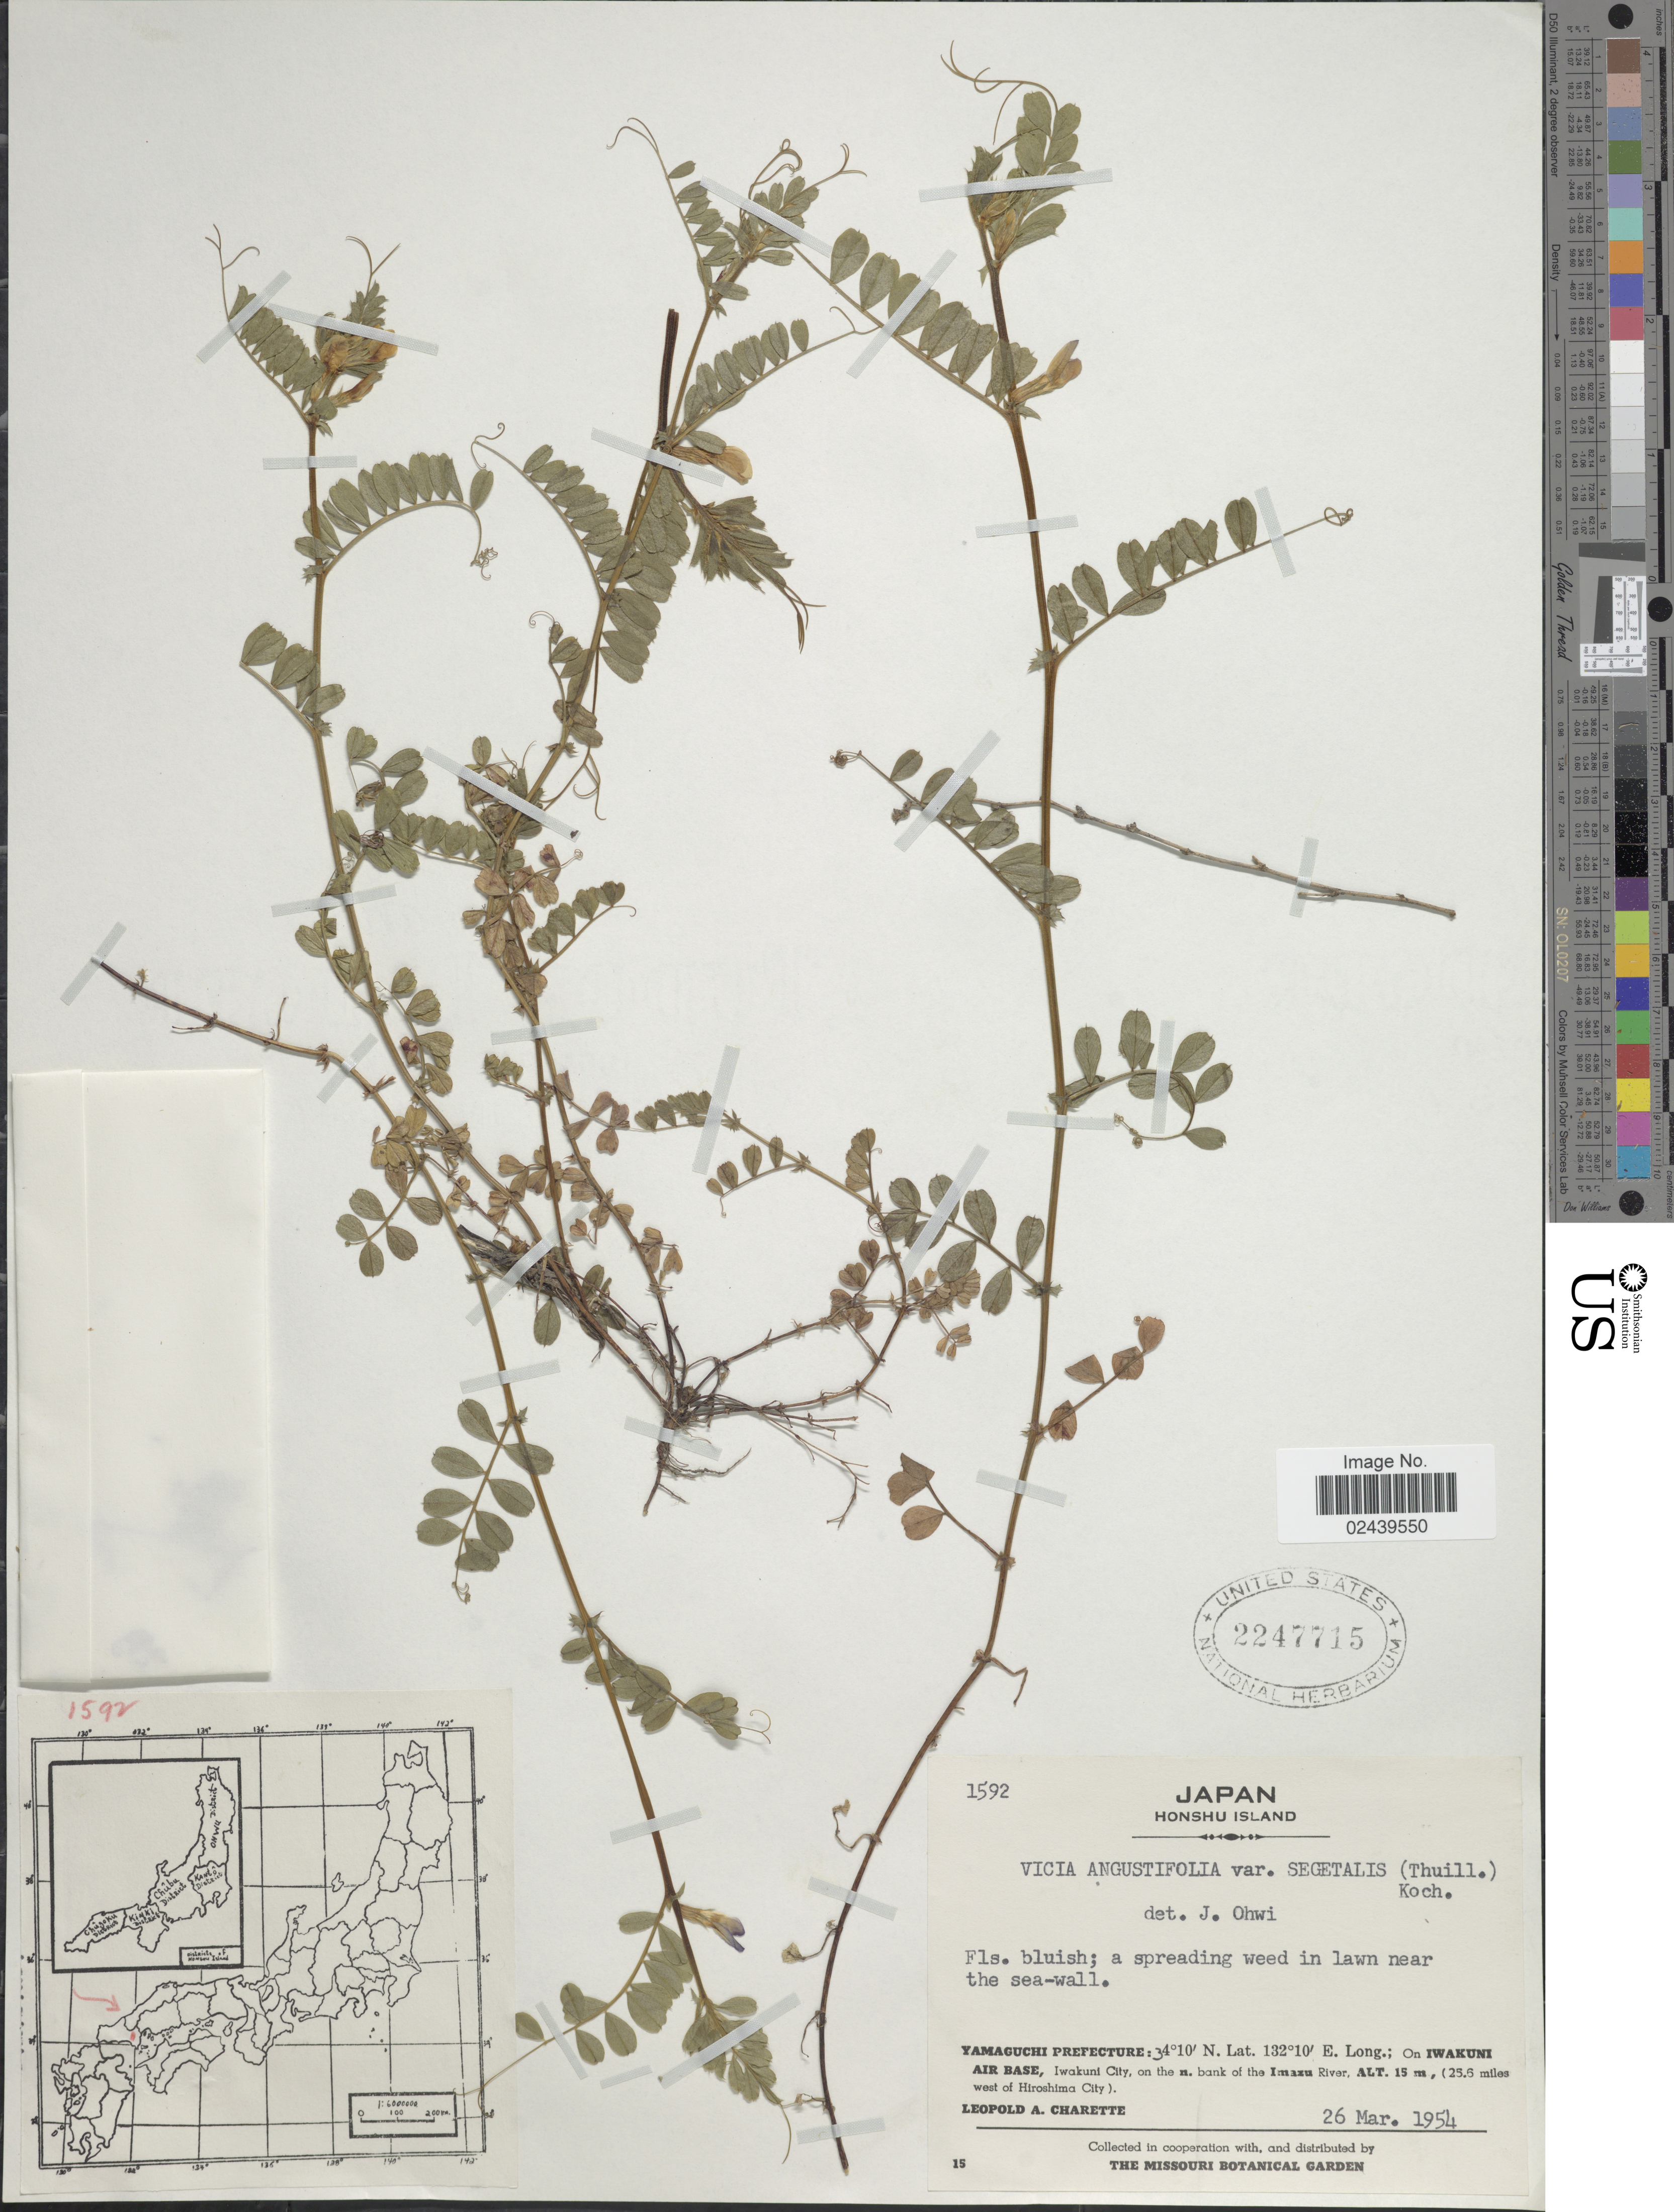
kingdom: Plantae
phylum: Tracheophyta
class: Magnoliopsida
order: Fabales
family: Fabaceae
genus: Vicia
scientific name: Vicia angustifolia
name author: L.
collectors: L. A. Charette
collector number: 1592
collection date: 1954-03-26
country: Japan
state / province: Yamaguti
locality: Honshu Island. Yamaguchi Prefecture: On Iwakuni Air base, Iwakuni City, on the n. bank of the Imazu River (25.6 miles west of Hiroshima City)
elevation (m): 15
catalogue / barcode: US 2247715